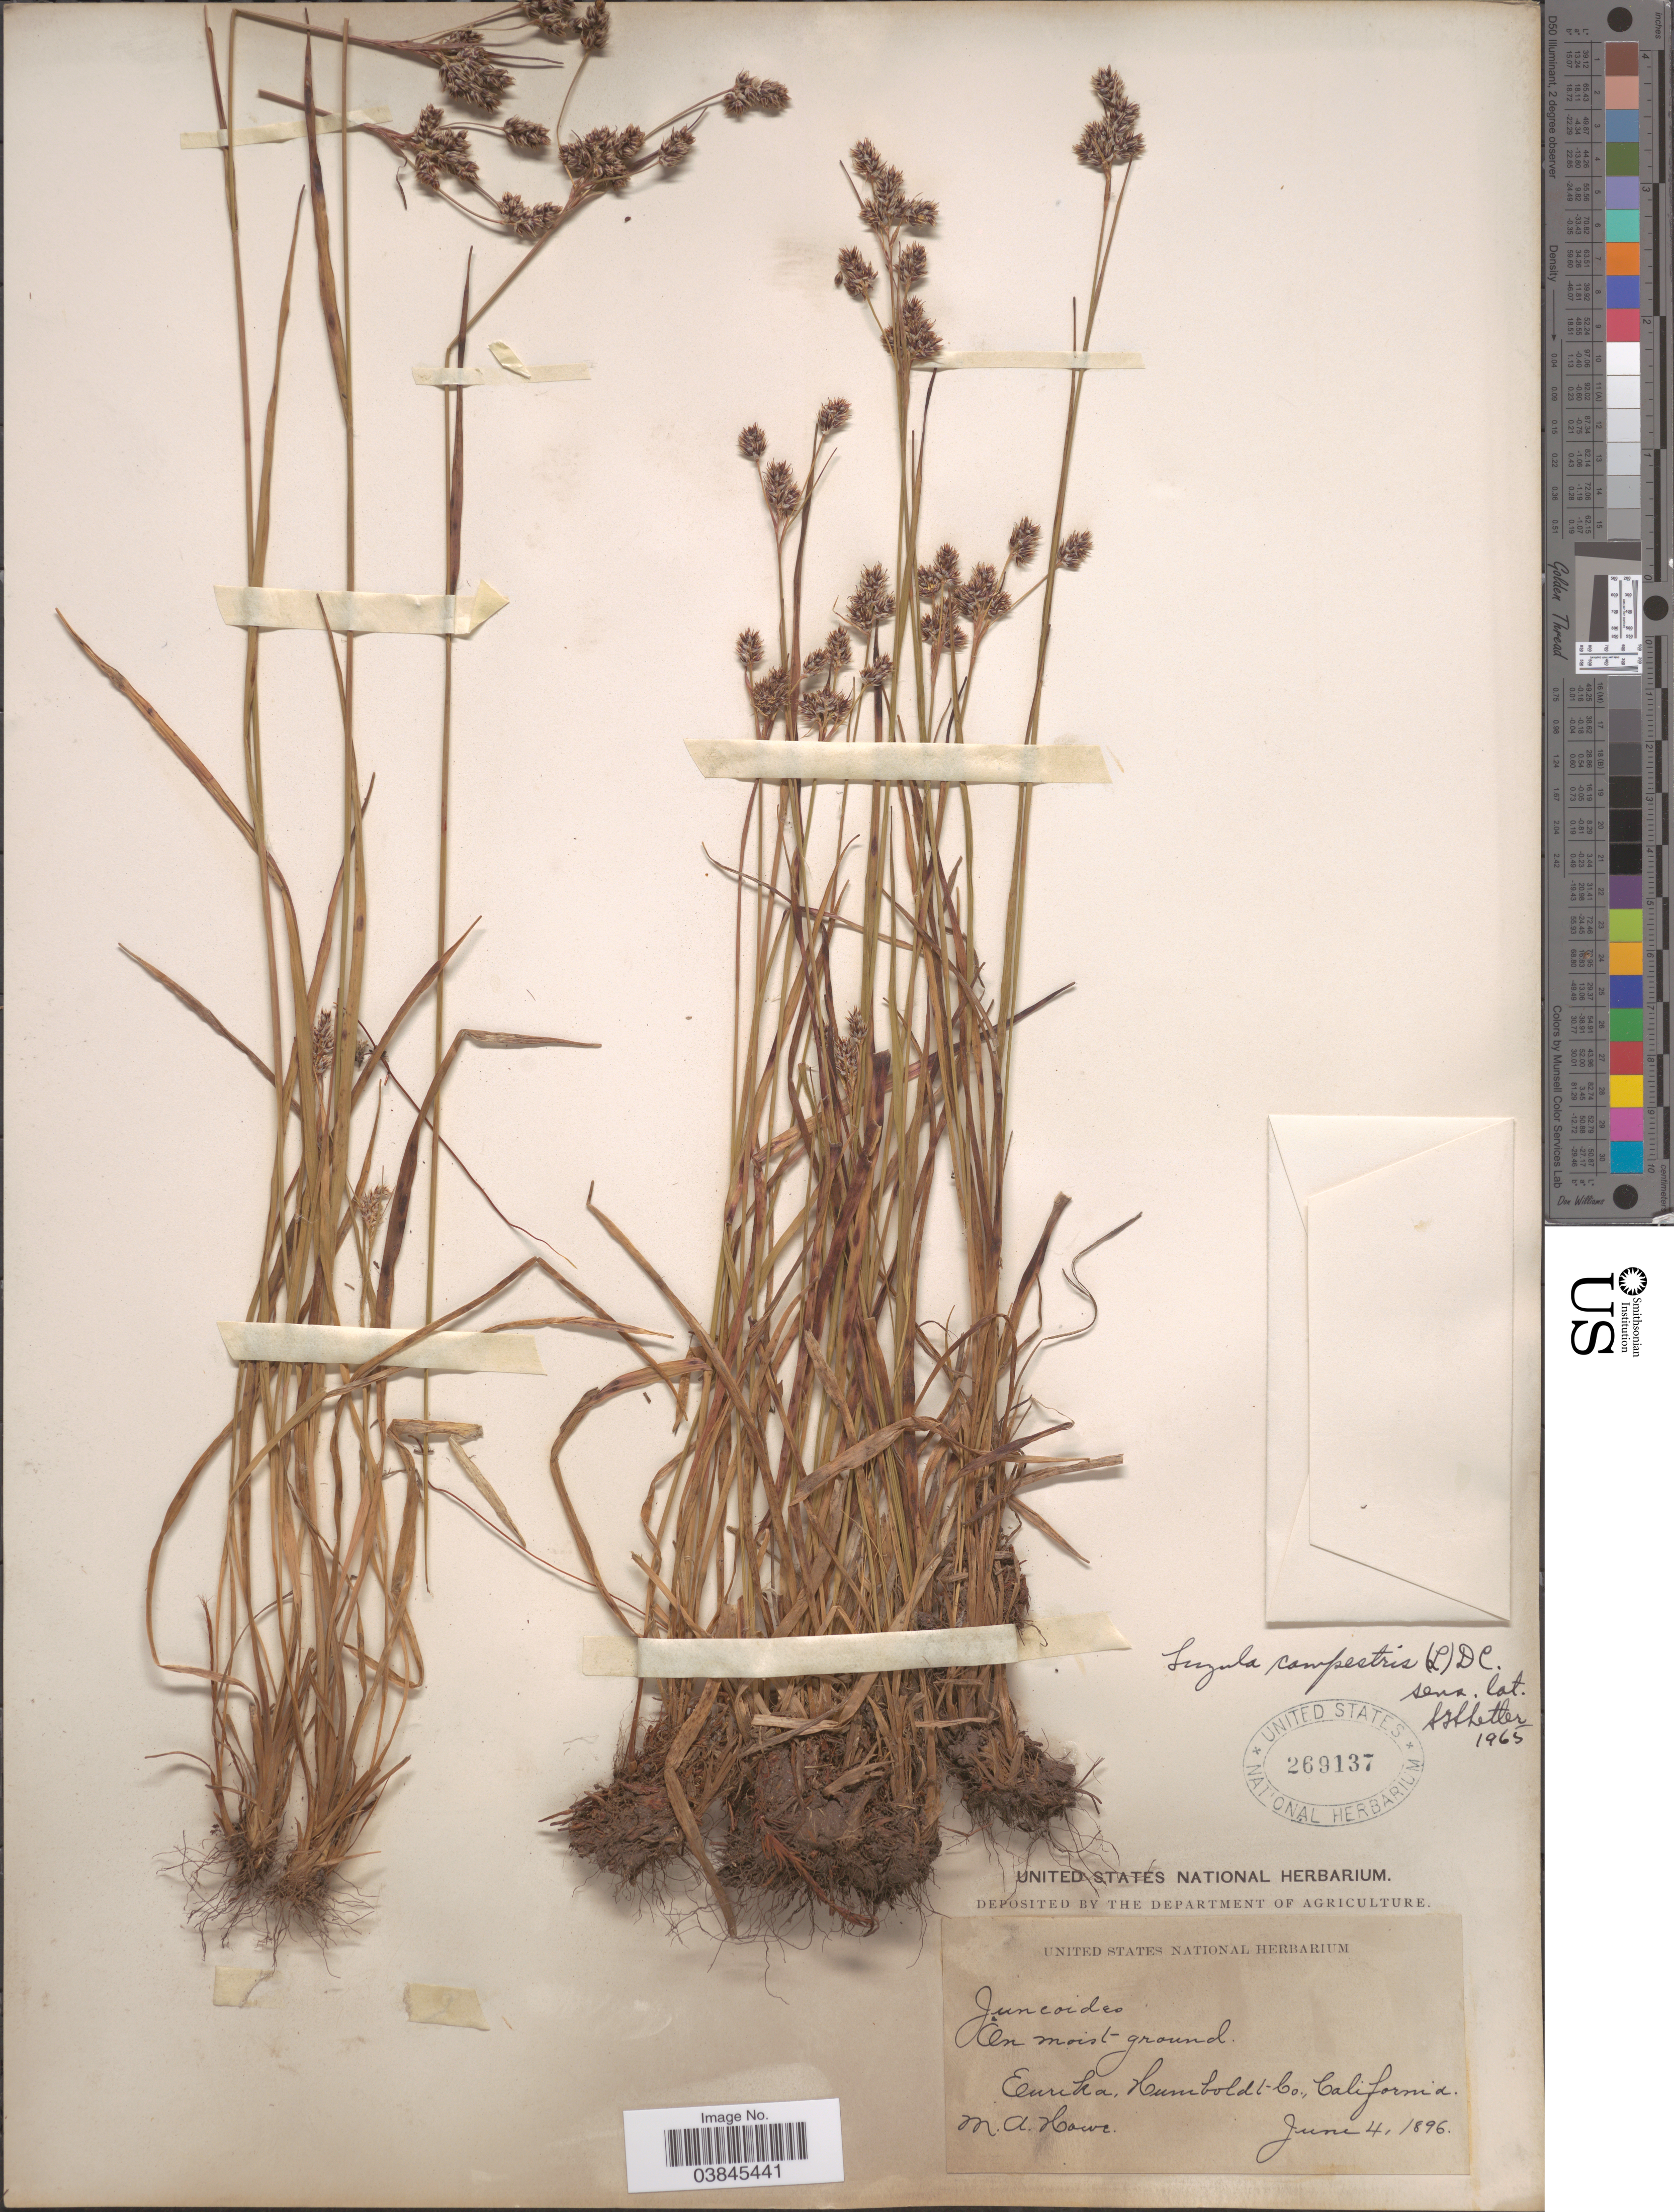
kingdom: Plantae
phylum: Tracheophyta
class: Liliopsida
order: Poales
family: Juncaceae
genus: Luzula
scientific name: Luzula campestris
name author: (L.) DC.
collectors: M. A. Howe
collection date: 1896-06-04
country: United States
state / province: California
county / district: Humboldt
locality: Eurika, Humboldt Co.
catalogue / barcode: US 269137